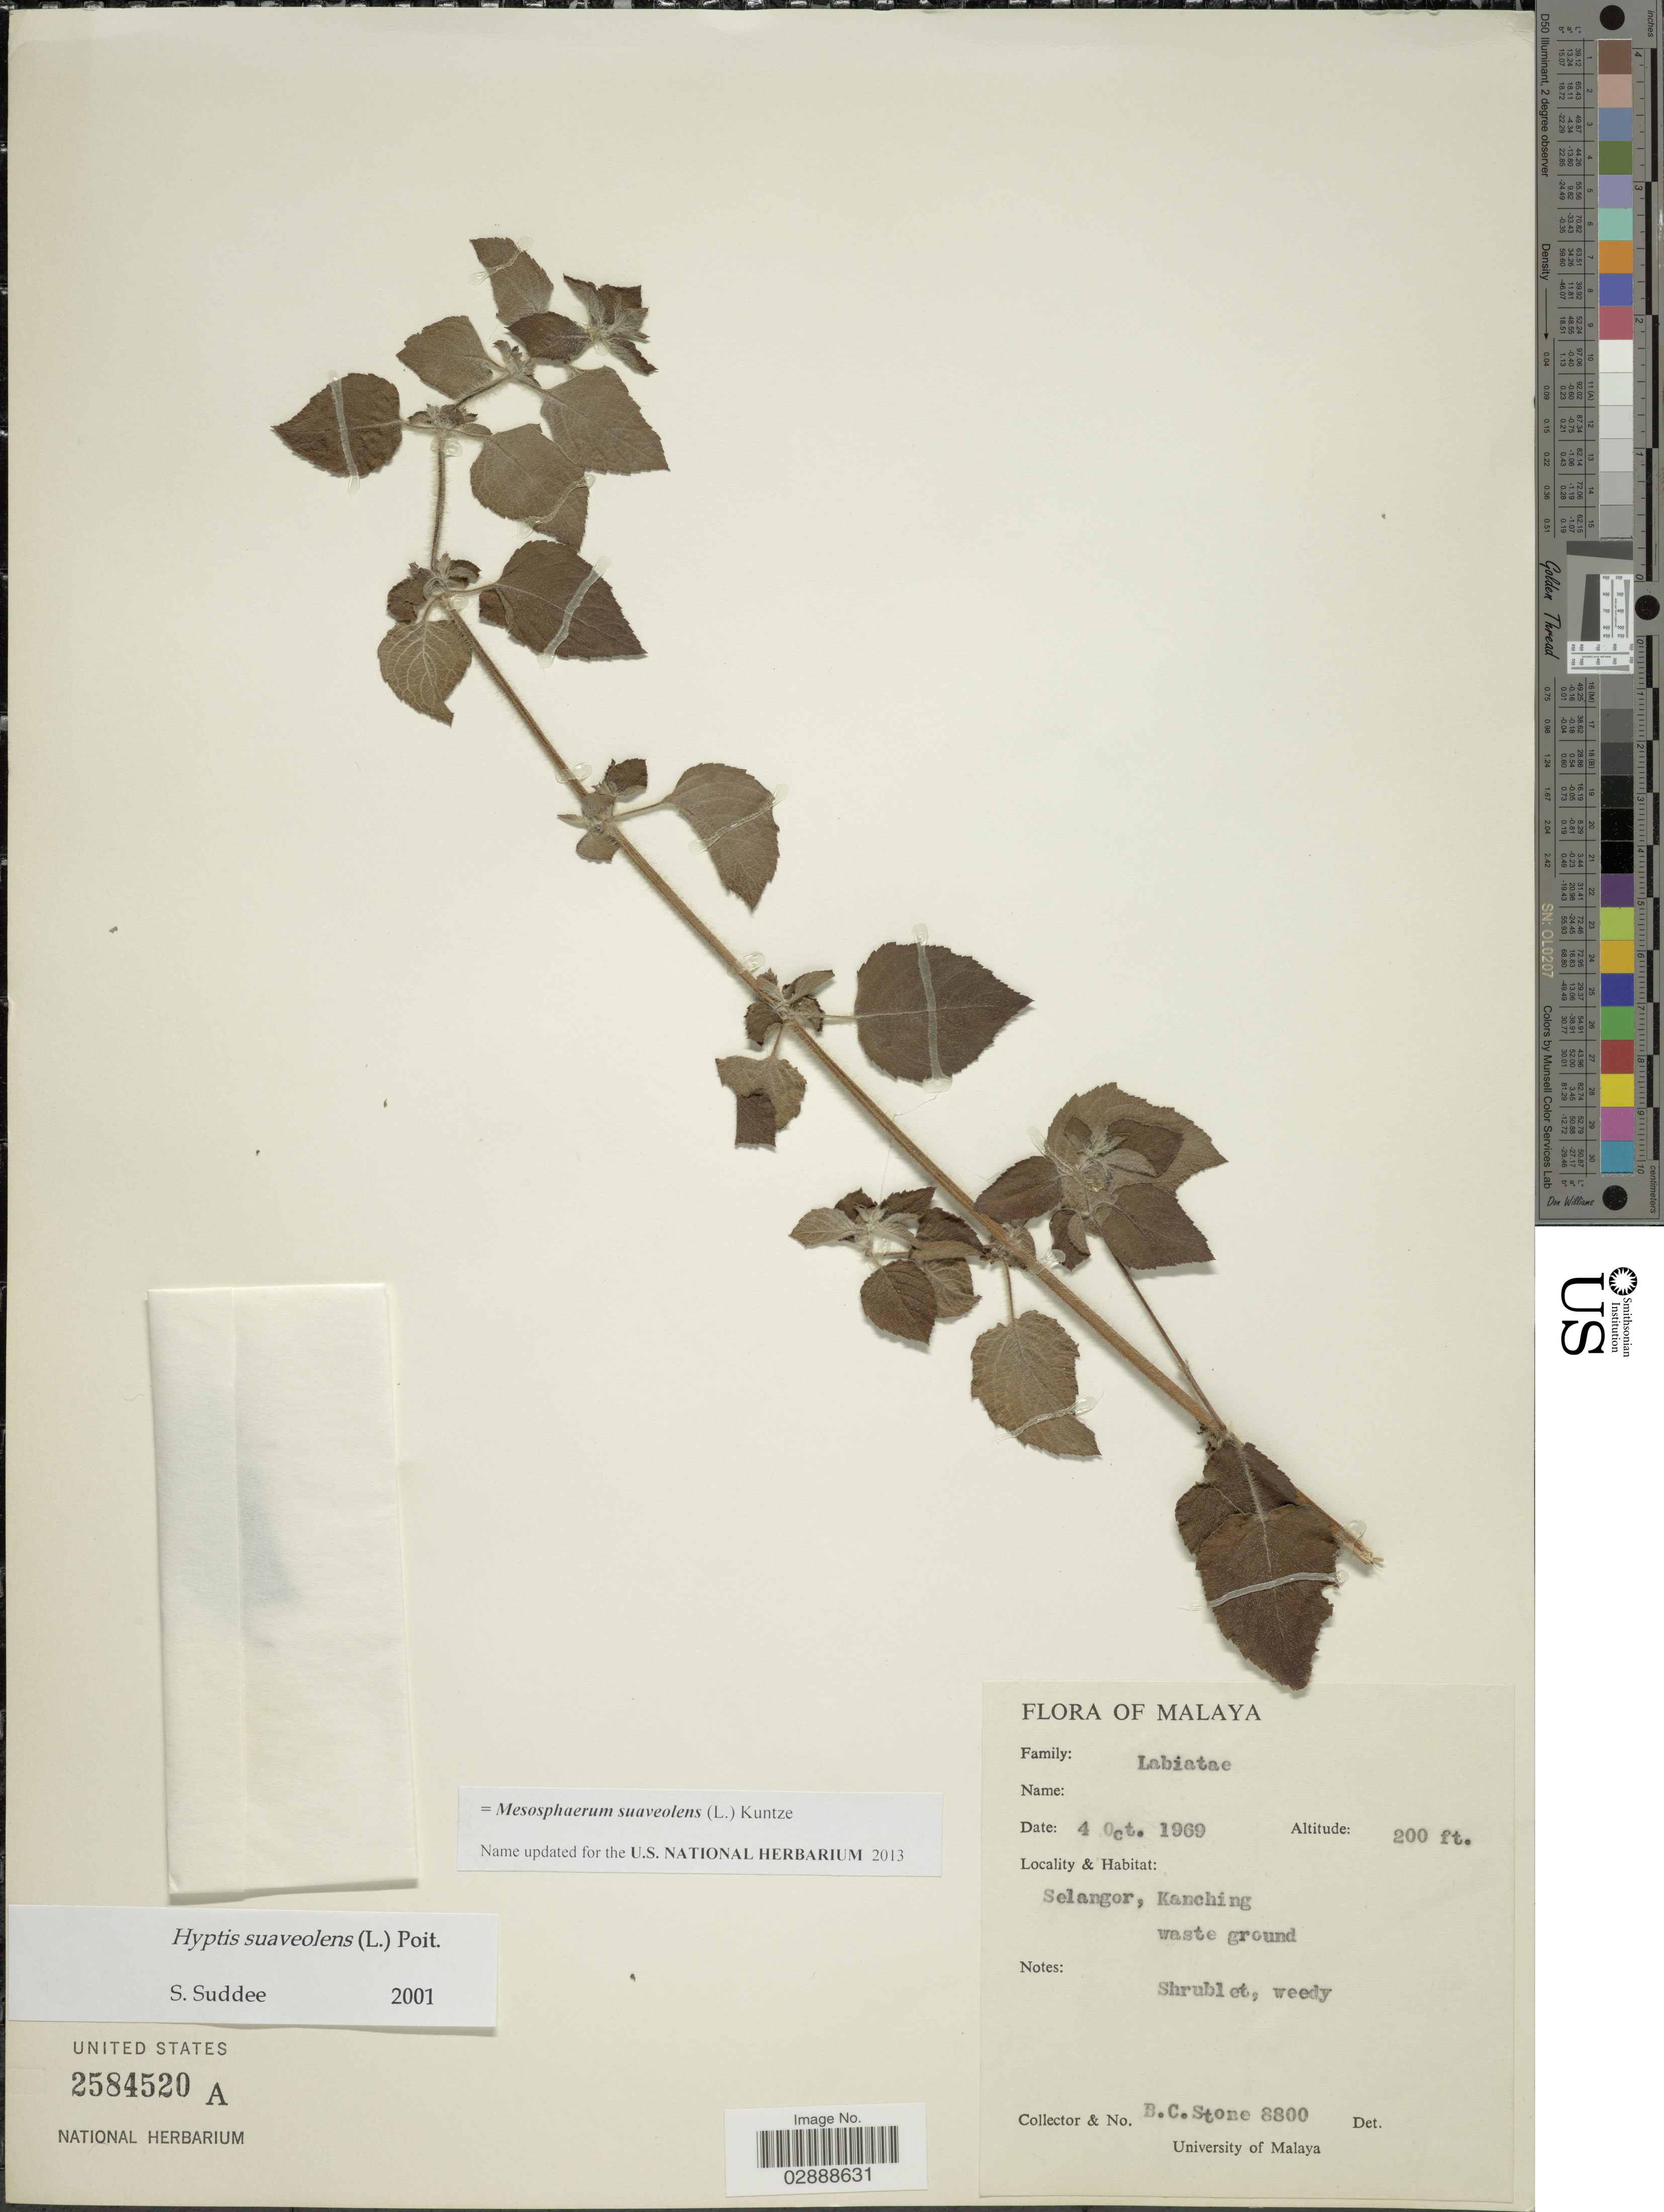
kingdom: Plantae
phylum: Tracheophyta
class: Magnoliopsida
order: Lamiales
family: Lamiaceae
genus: Mesosphaerum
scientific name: Mesosphaerum suaveolens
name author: (L.) Kuntze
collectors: B. C. Stone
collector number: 8800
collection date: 1969-10-04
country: Malaysia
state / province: Selangor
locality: Malaya, Selangor, Kanching.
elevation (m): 61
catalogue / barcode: US 2584520A